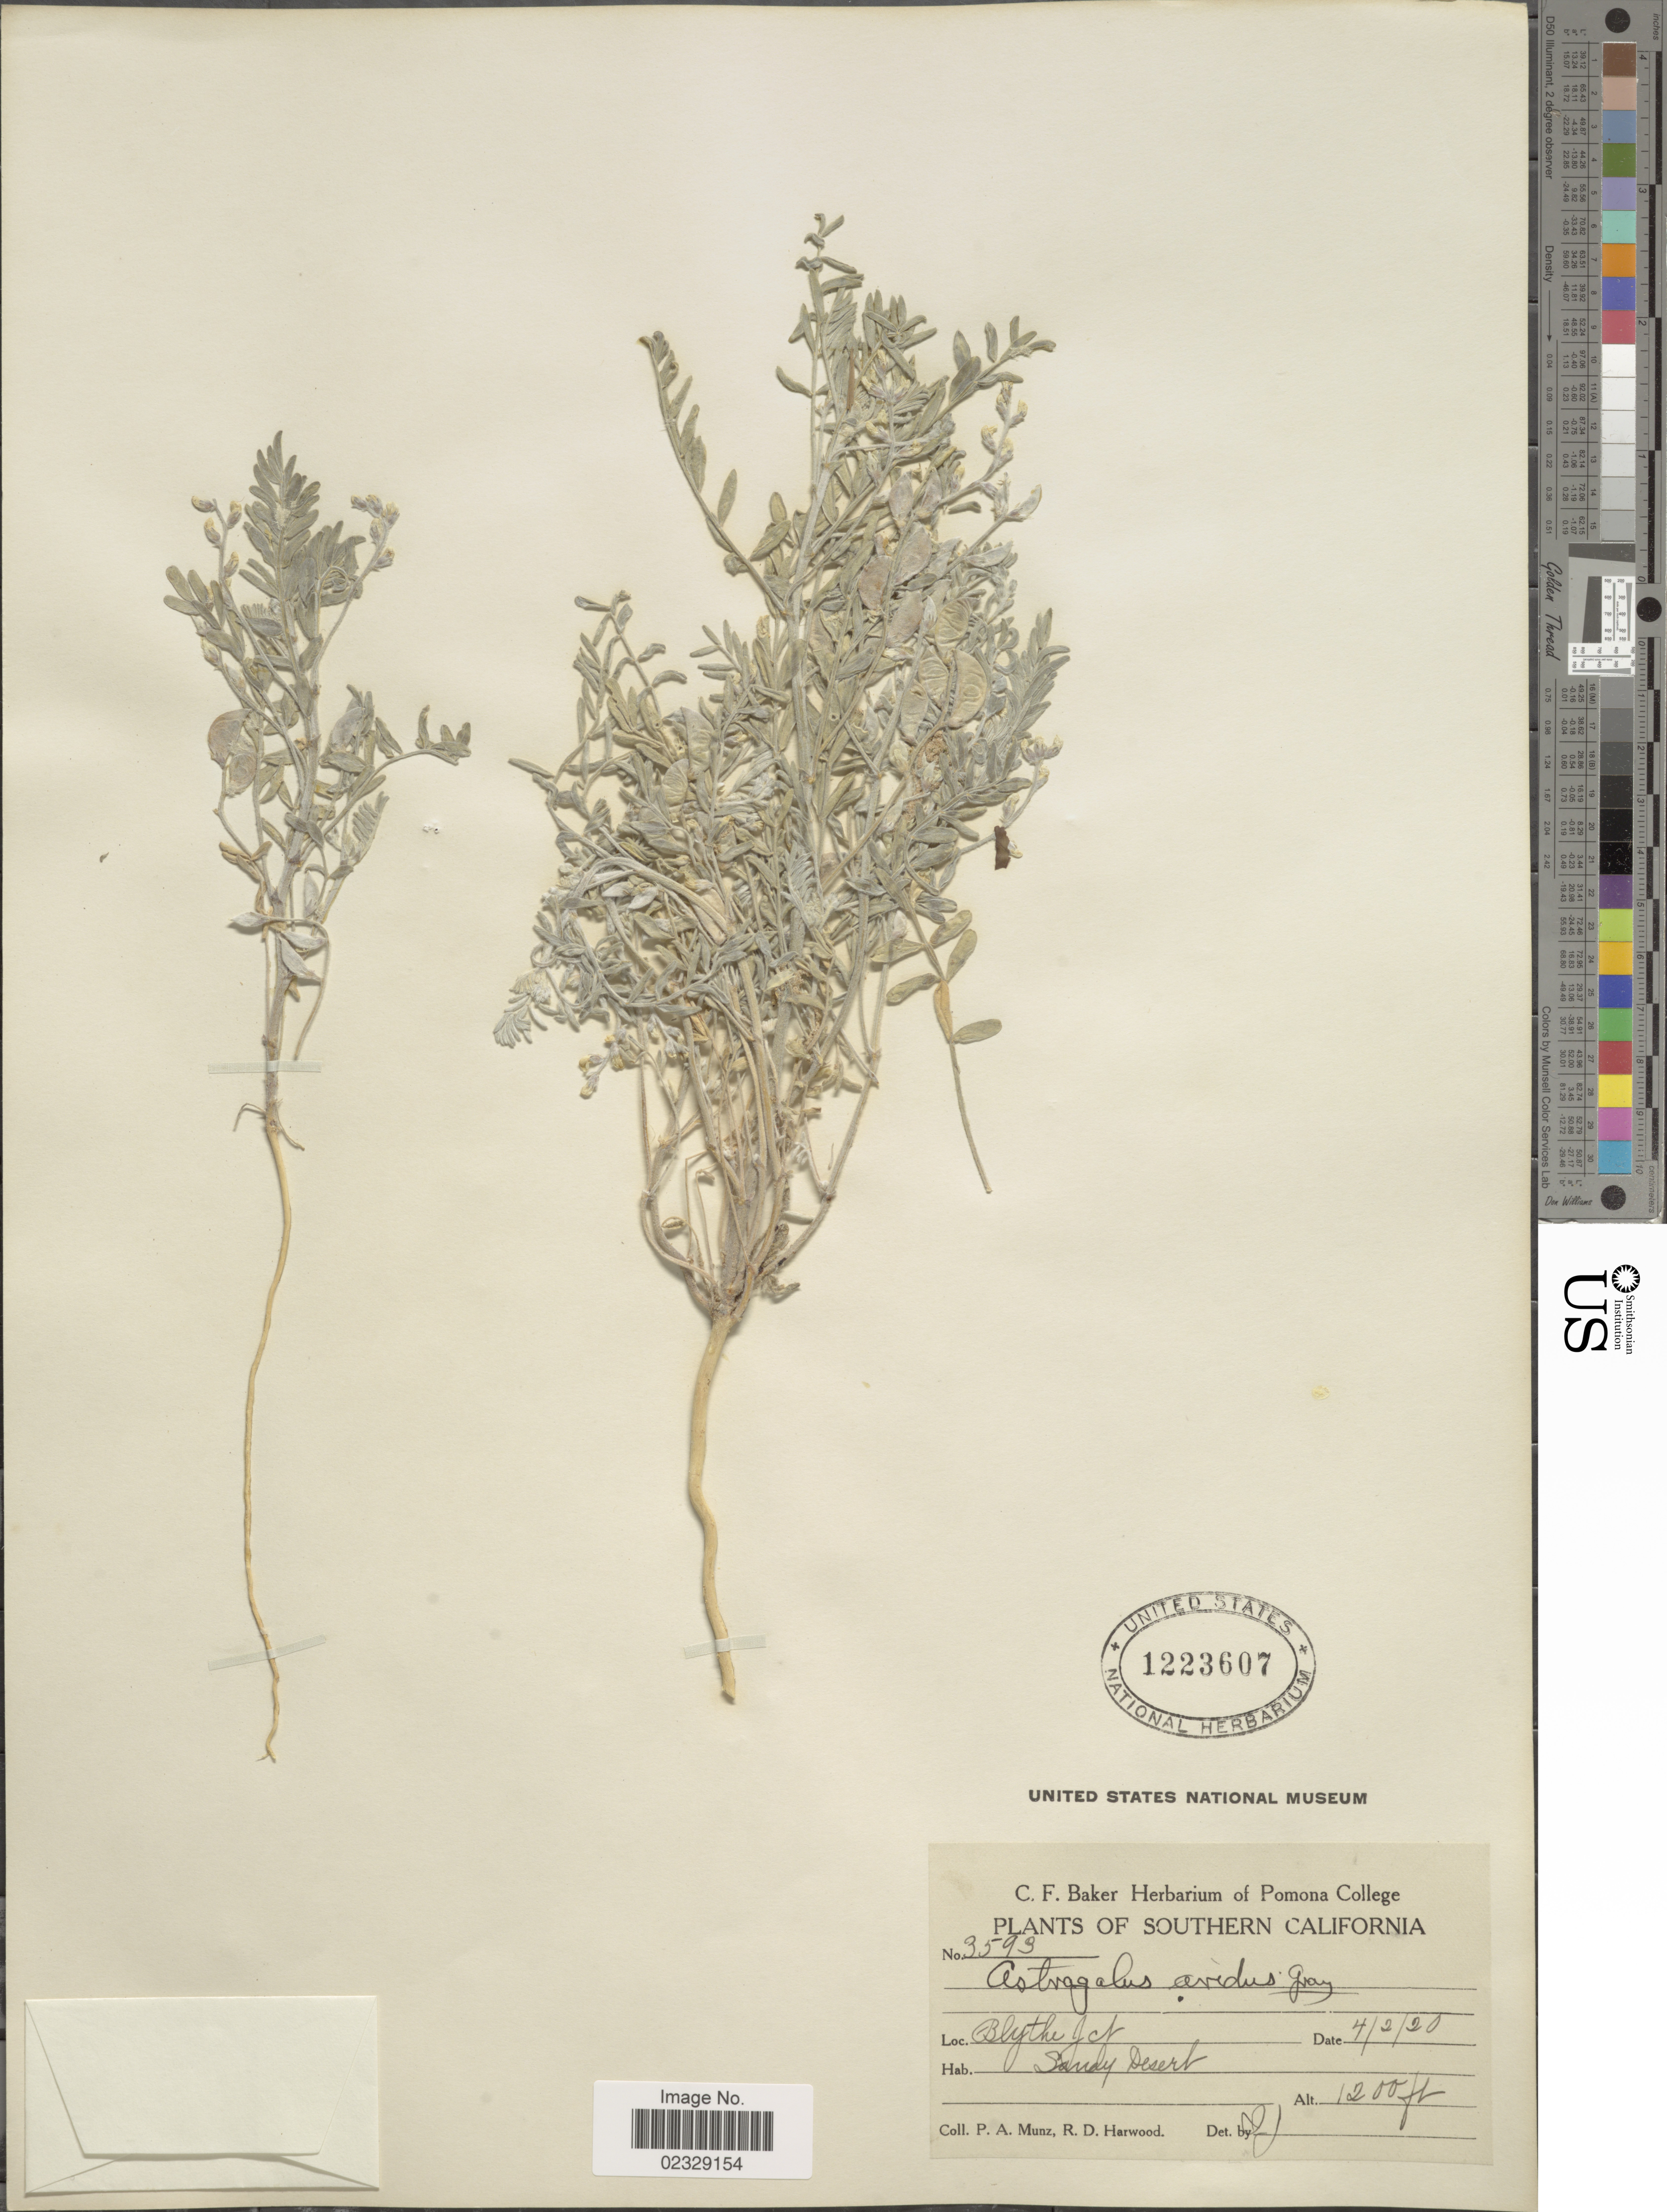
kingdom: Plantae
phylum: Tracheophyta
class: Magnoliopsida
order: Fabales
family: Fabaceae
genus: Astragalus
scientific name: Astragalus aridus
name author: A. Gray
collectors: P. A. Munz & R. Harwood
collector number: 3593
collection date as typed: Transcribed d/m/y: 2/4/20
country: United States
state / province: California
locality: Southern California, Blythe Jct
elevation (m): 366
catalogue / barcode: US 1223607